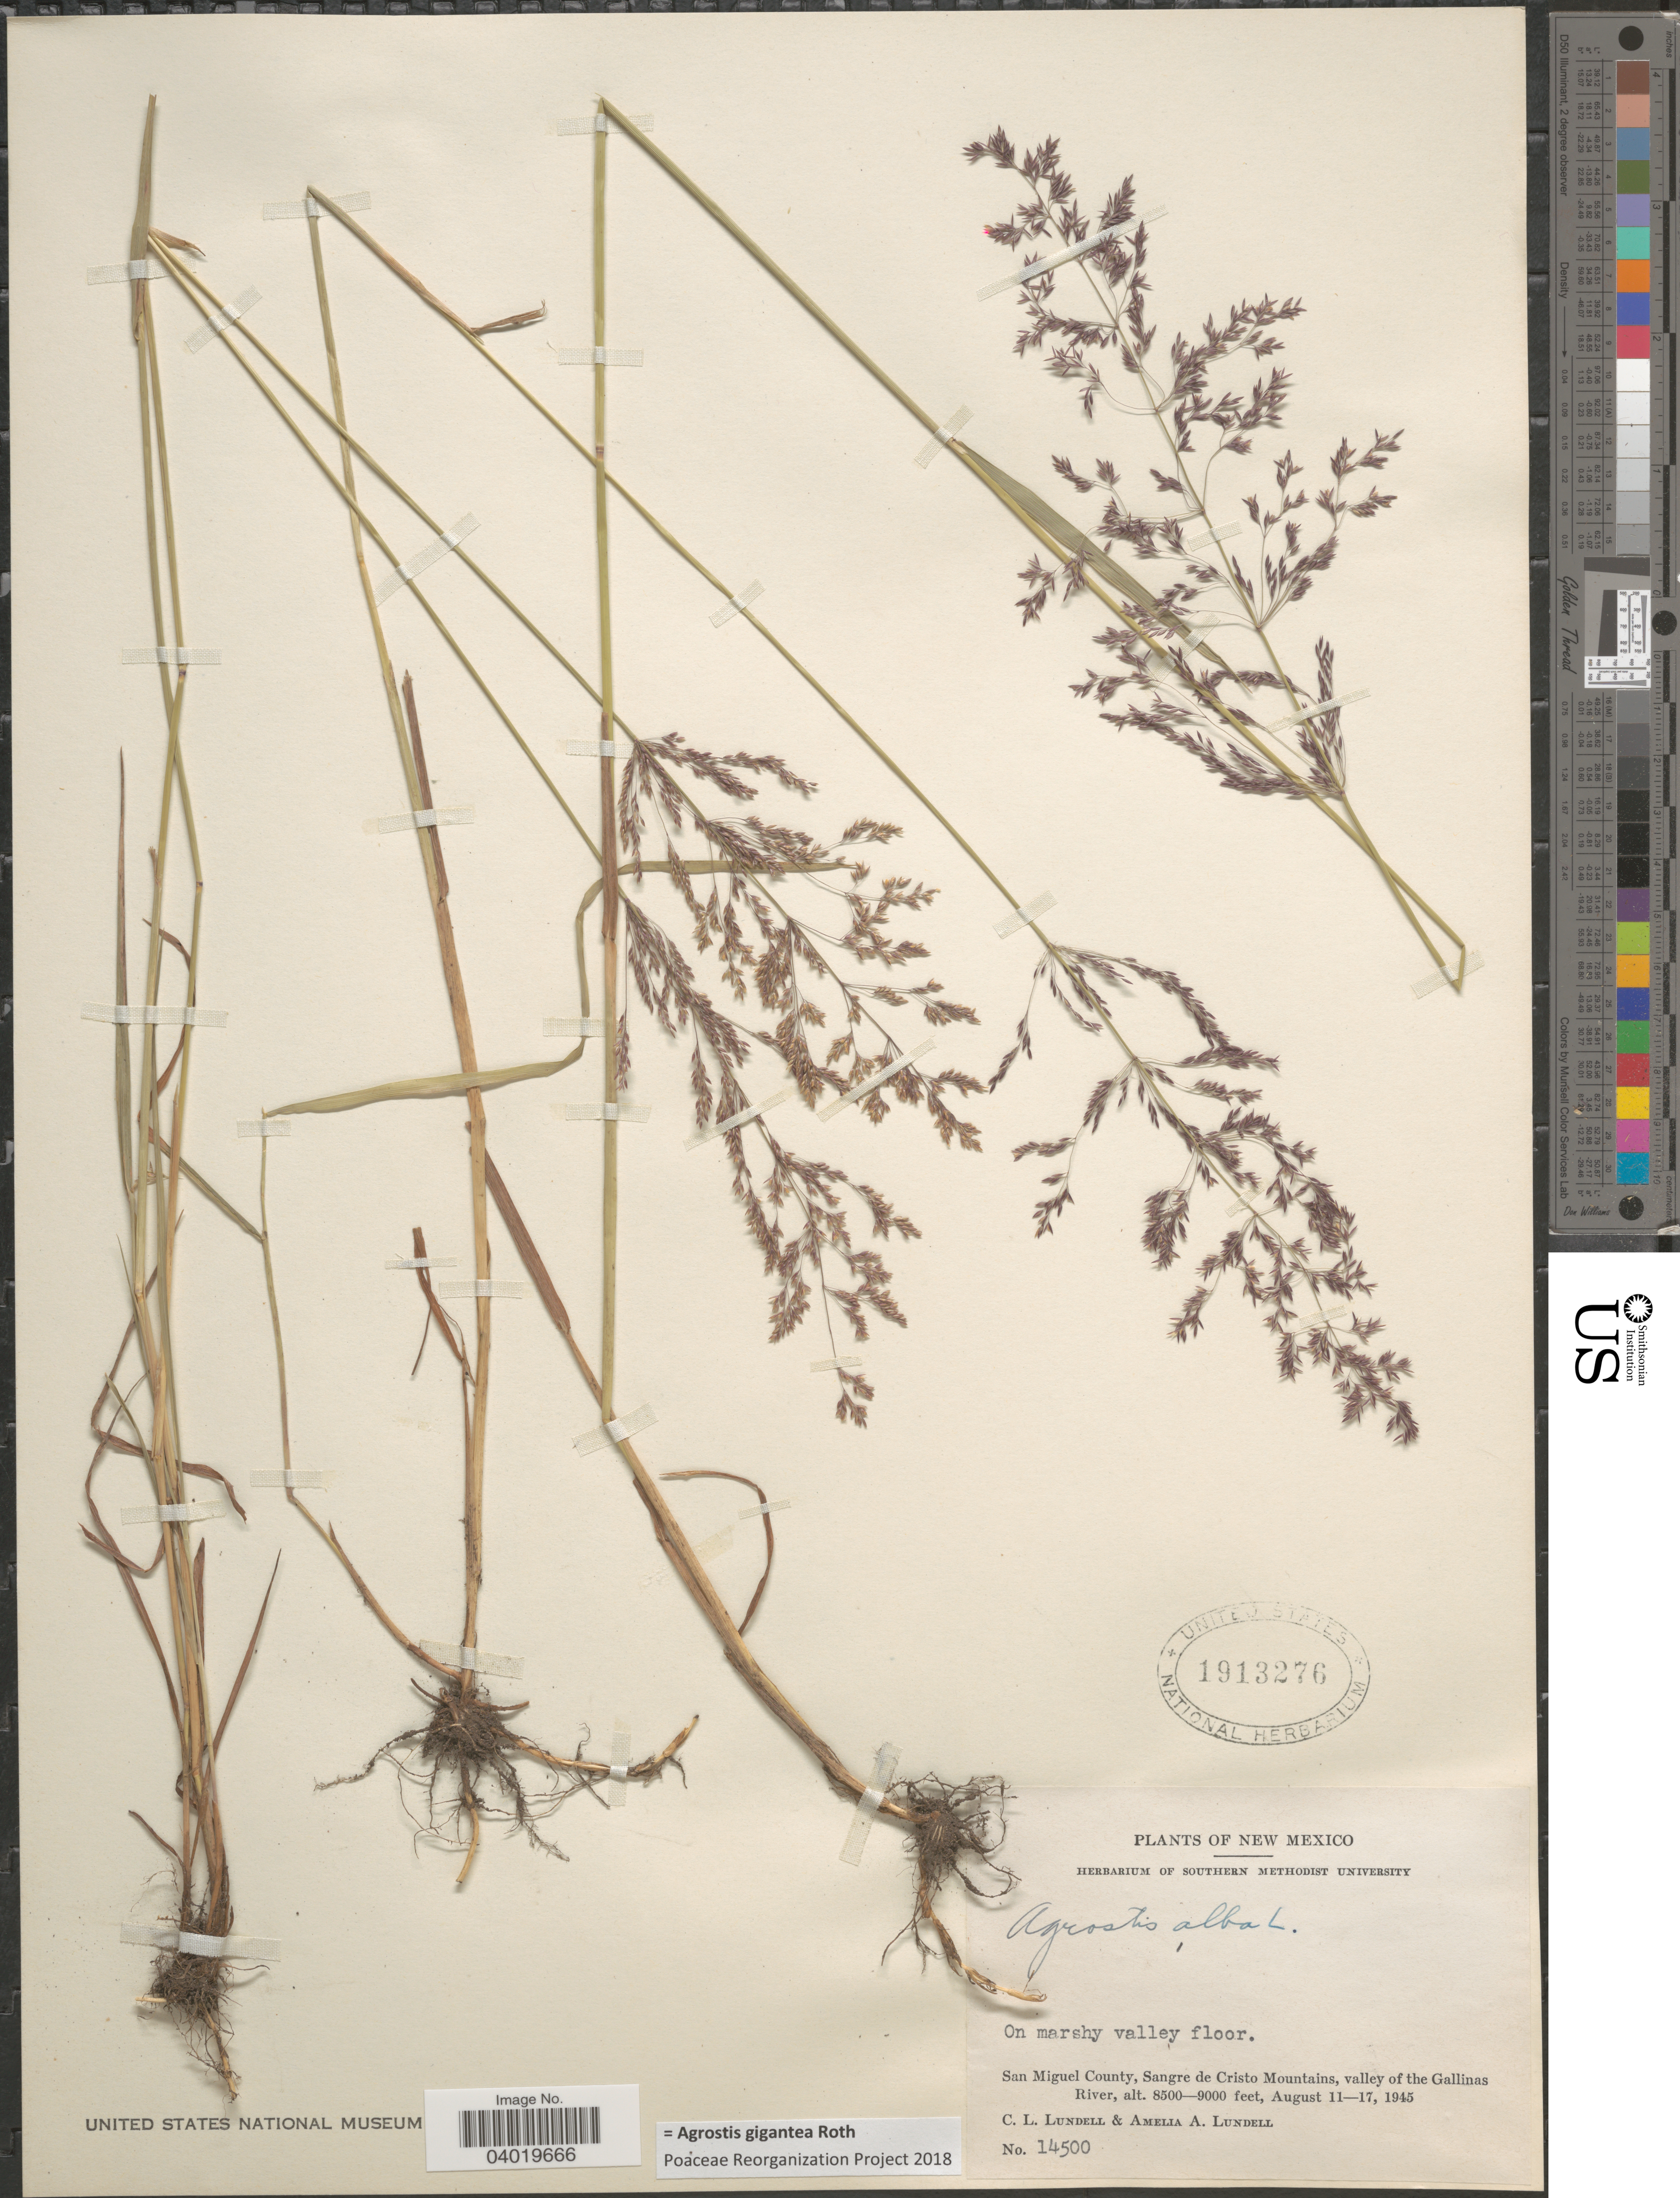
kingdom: Plantae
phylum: Tracheophyta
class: Liliopsida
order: Poales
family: Poaceae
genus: Agrostis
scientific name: Agrostis gigantea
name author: Roth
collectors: C. L. Lundell & A. A. Lundell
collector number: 14500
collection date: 1945-08-11/1945-08-17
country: United States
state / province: New Mexico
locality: San Miguel County, Sangre de Cristo Mountains, valley of the Gallinas River.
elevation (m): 2591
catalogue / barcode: US 1913276